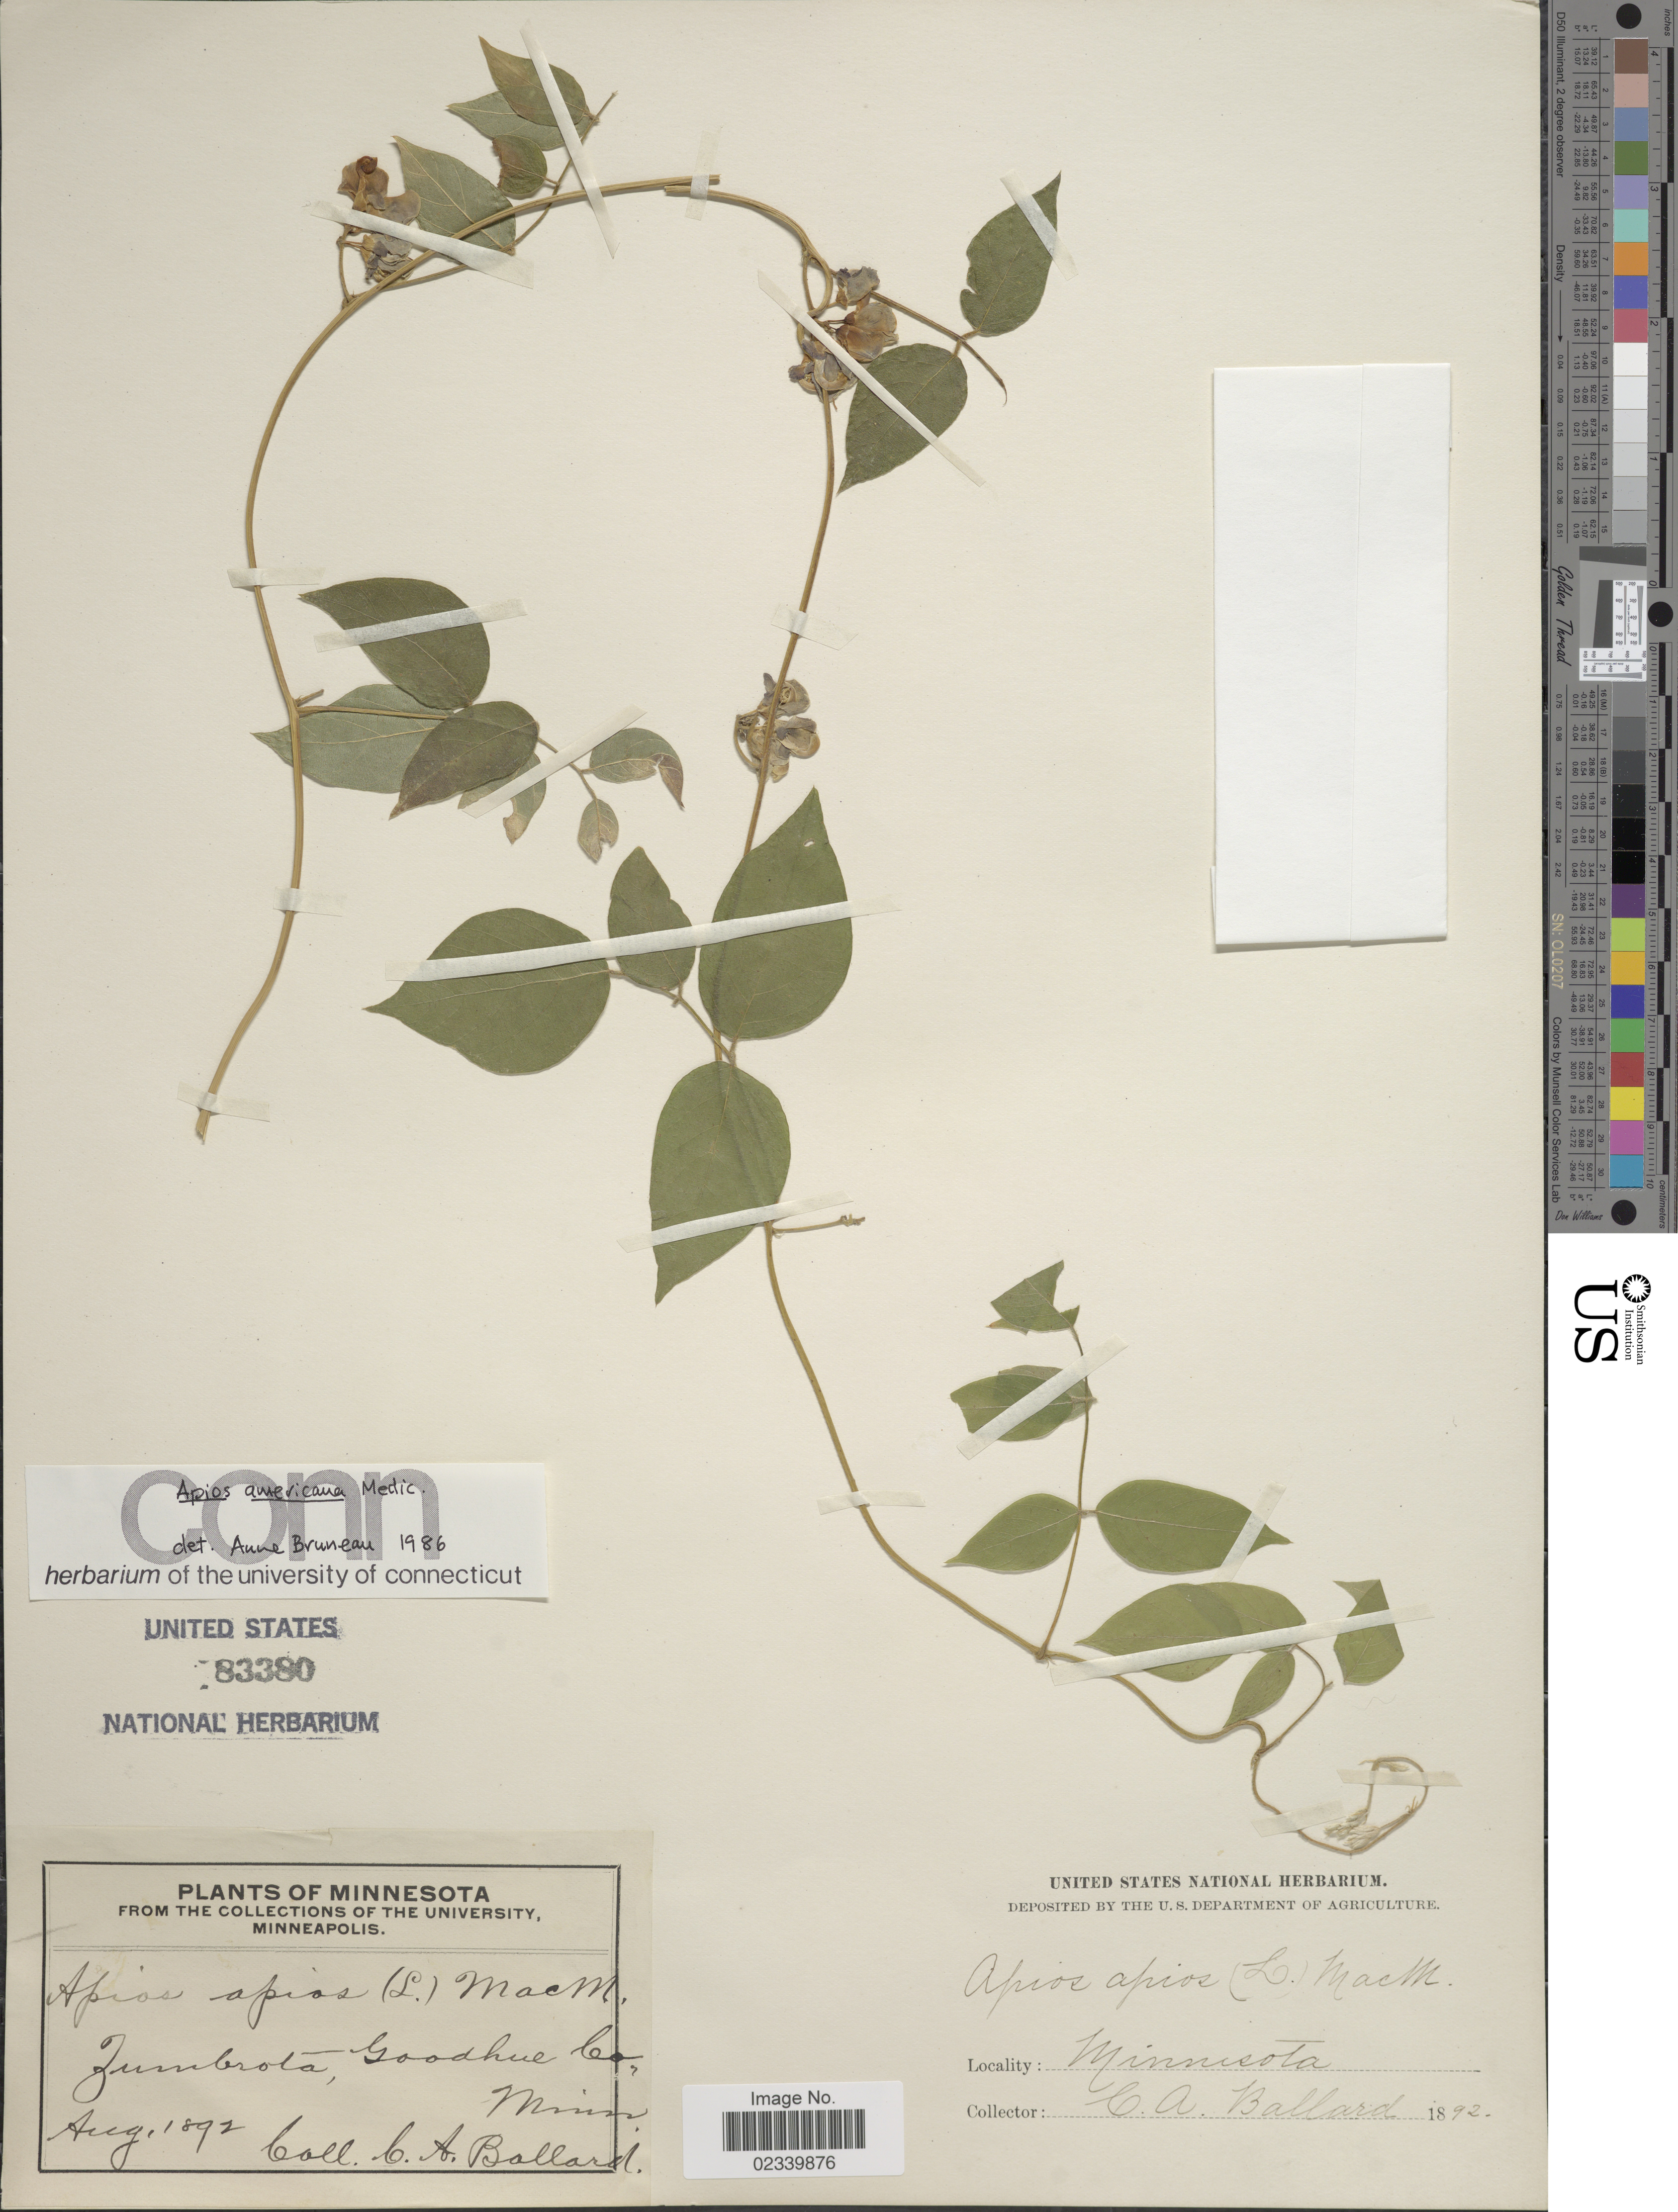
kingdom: Plantae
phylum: Tracheophyta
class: Magnoliopsida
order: Fabales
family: Fabaceae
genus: Apios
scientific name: Apios americana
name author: Medik.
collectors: C. A. Ballard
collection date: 1892-08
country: United States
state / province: Minnesota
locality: Zumbrota, Goodhue Co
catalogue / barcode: US 83380